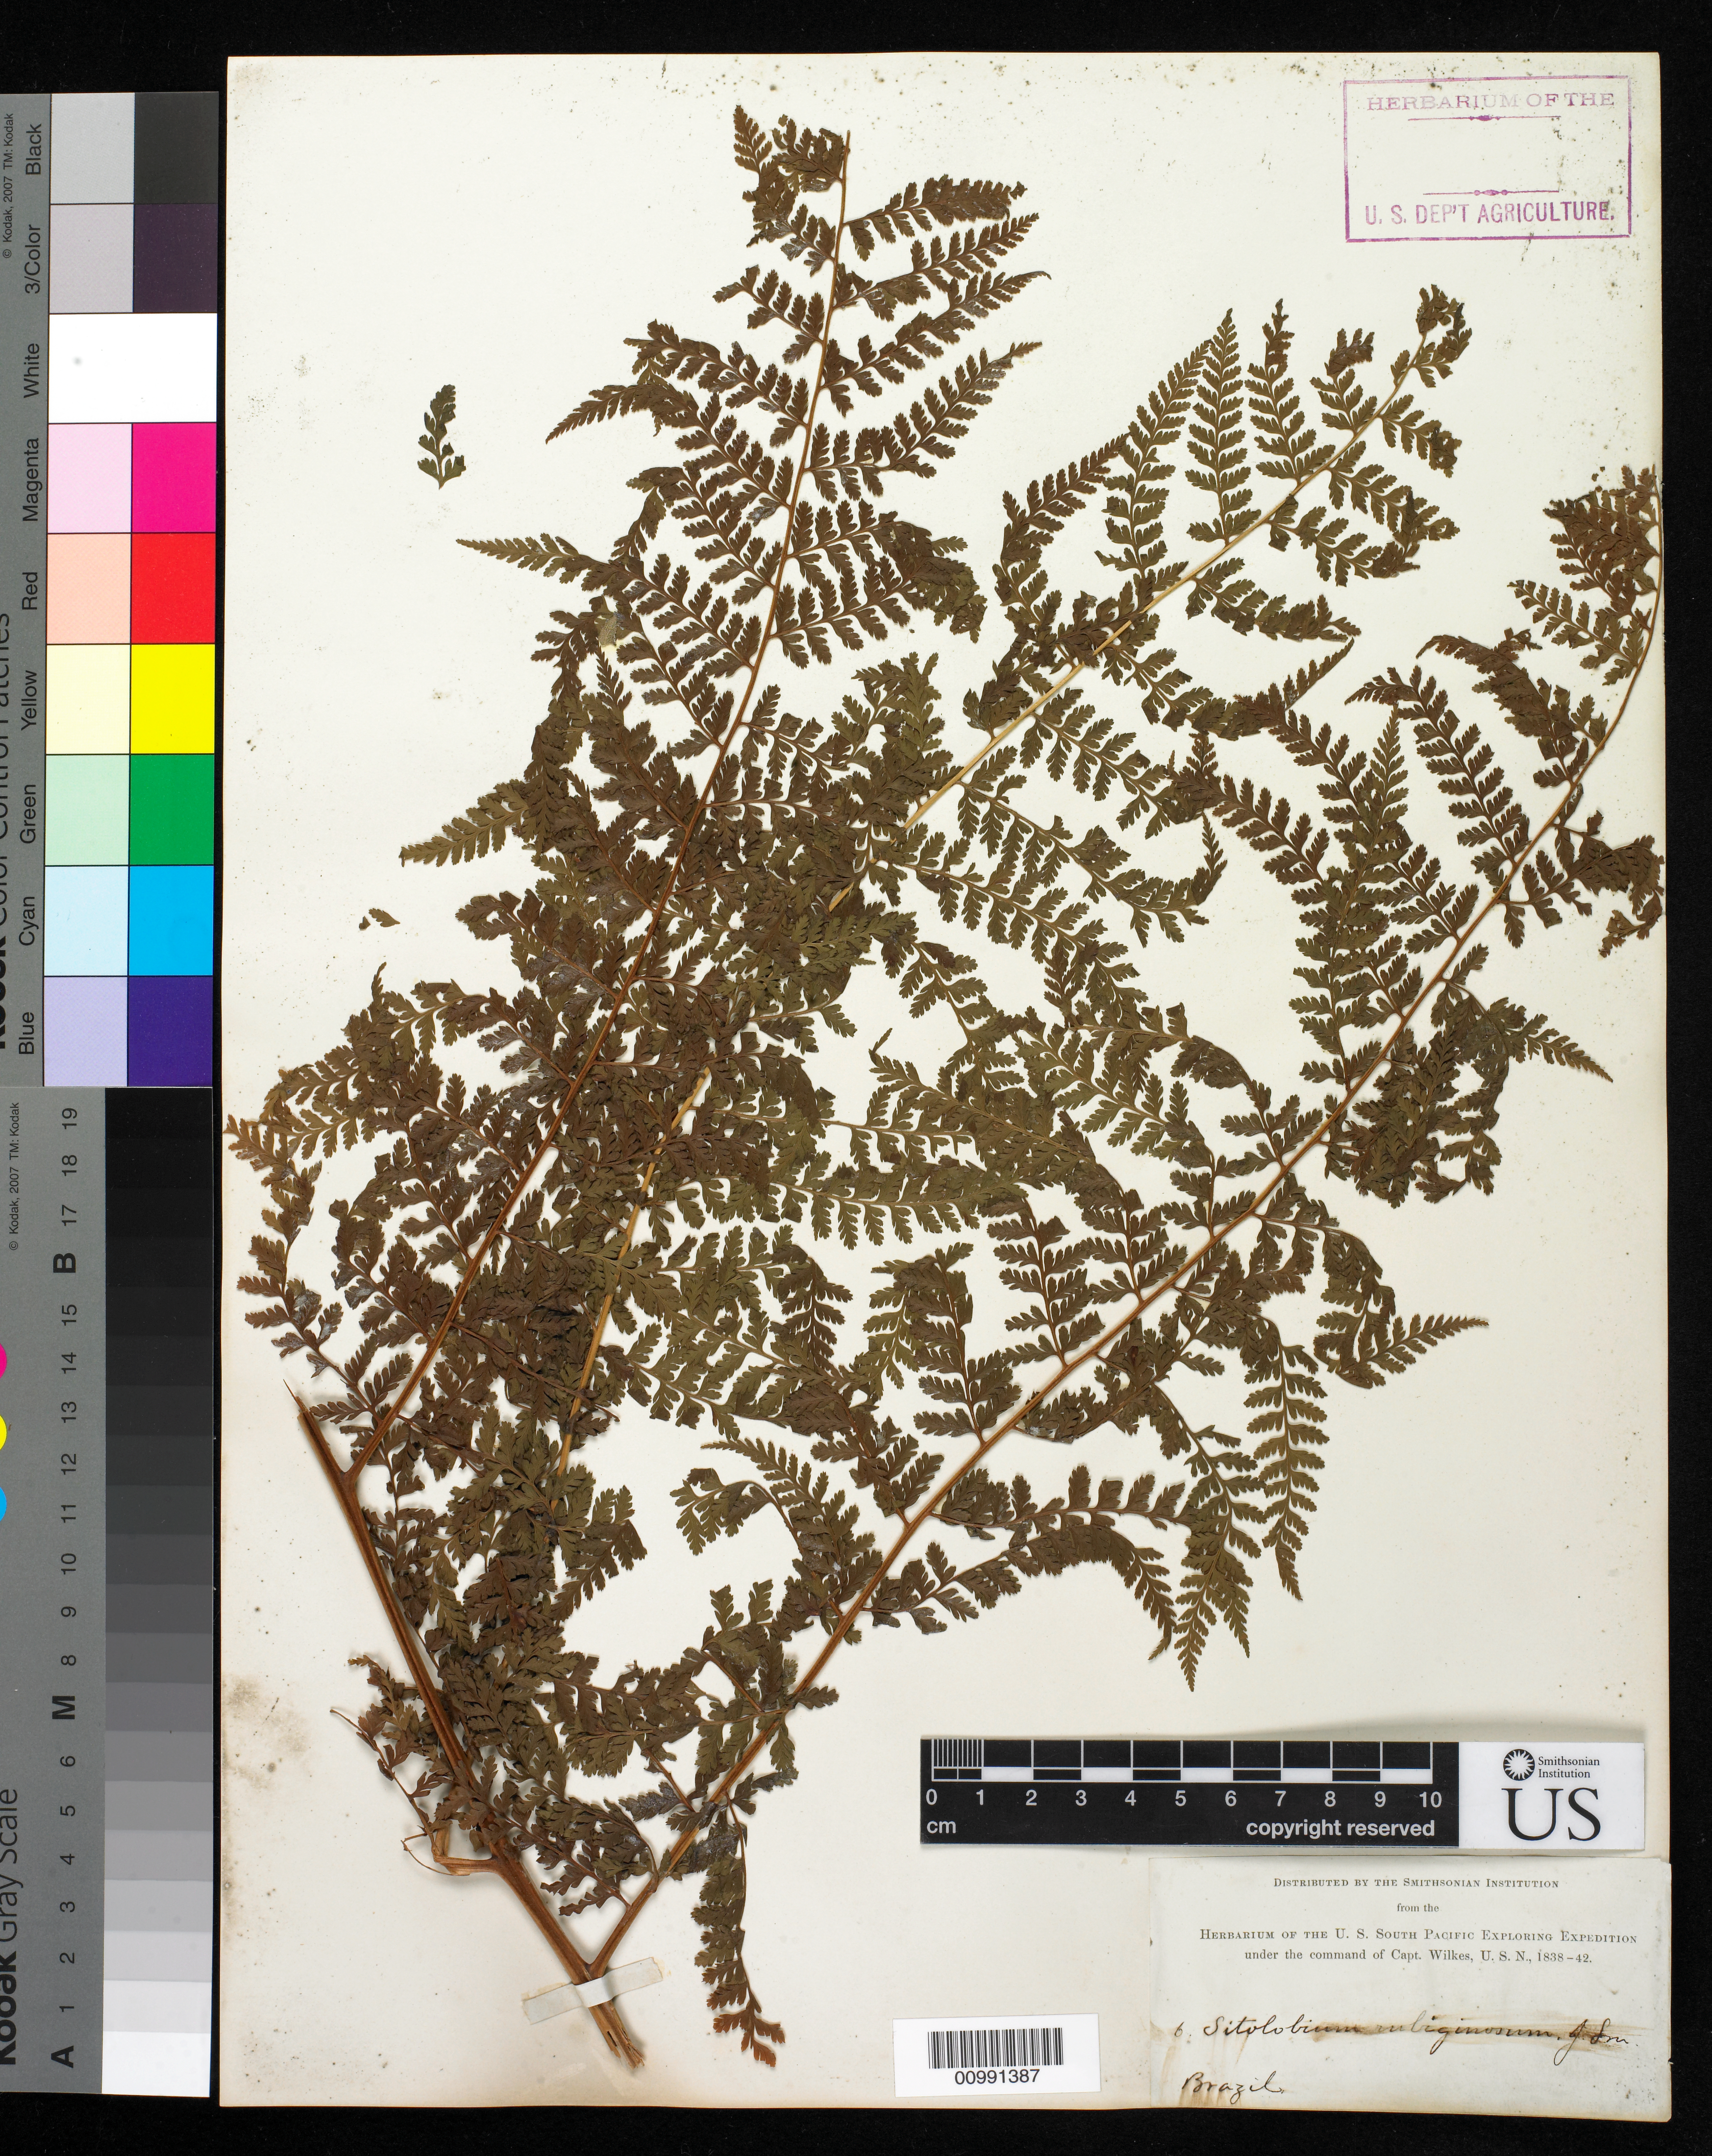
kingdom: Plantae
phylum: Tracheophyta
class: Polypodiopsida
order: Polypodiales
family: Dennstaedtiaceae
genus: Dennstaedtia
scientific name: Dennstaedtia cicutaria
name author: (Sw.) T. Moore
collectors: Wilkes Explor. Exped.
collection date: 1838/1842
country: Brazil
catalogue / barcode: US 98703